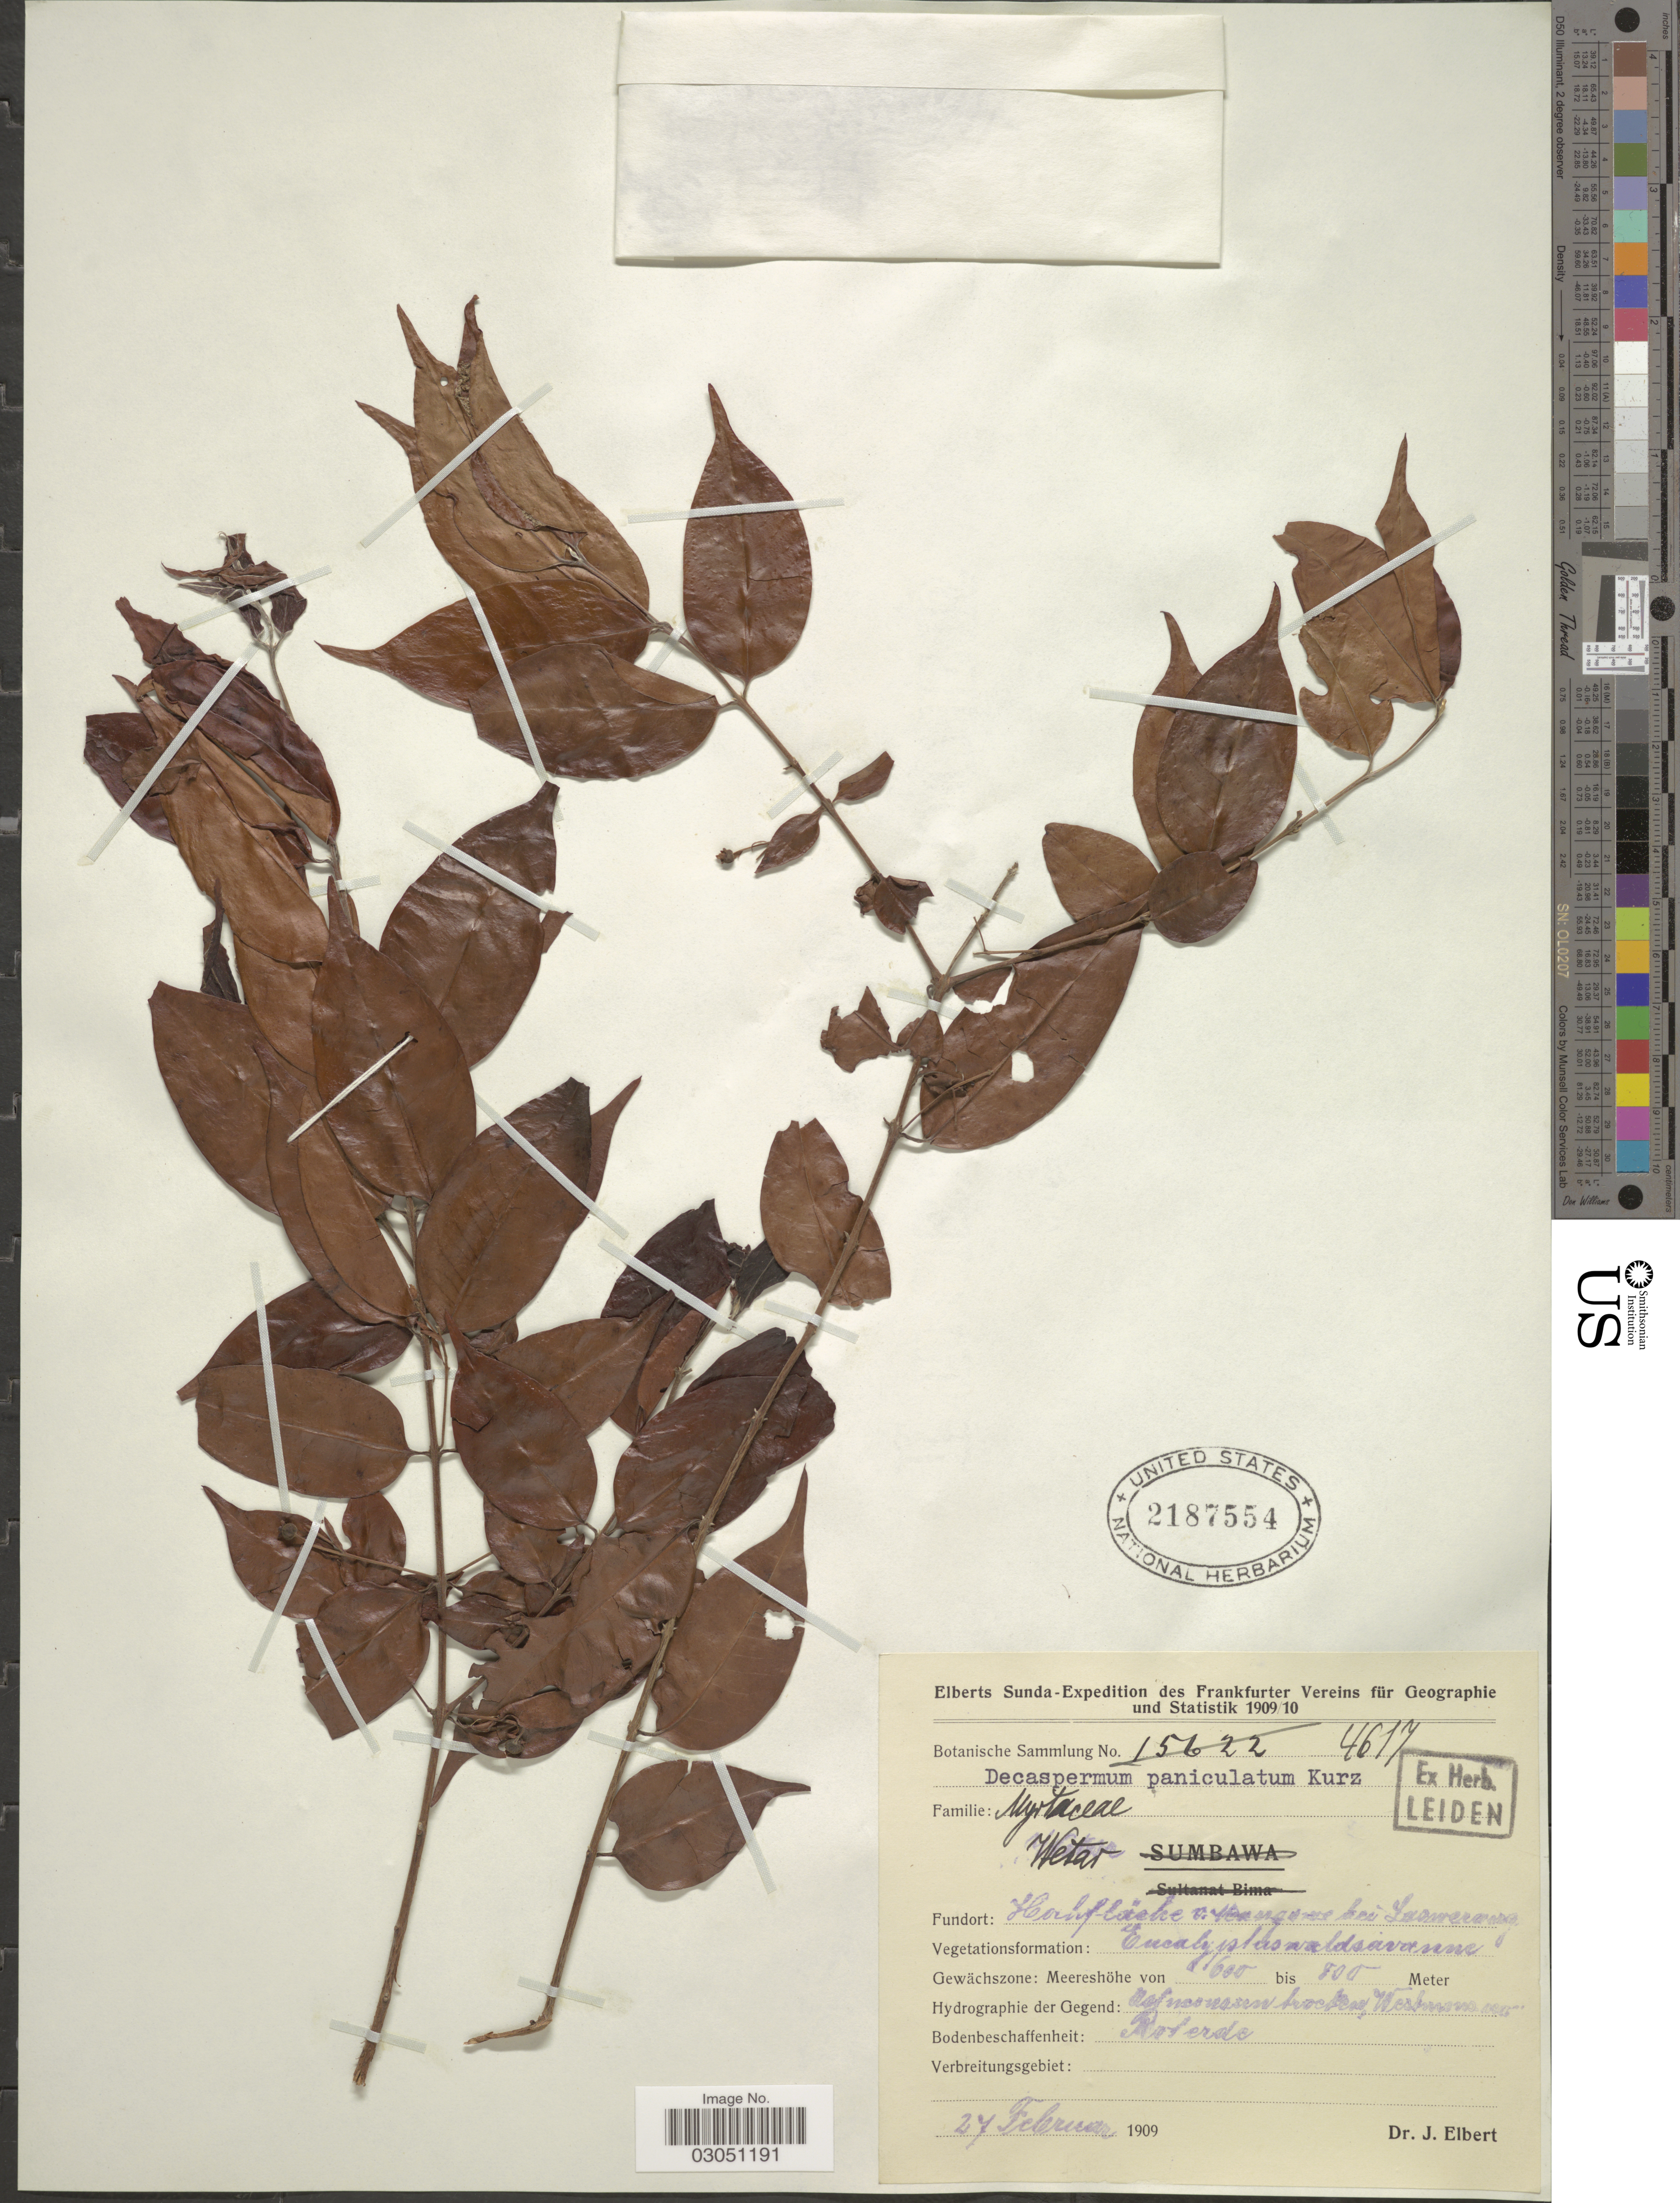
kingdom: Plantae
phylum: Tracheophyta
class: Magnoliopsida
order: Myrtales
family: Myrtaceae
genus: Decaspermum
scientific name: Decaspermum triflorum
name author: A.J. Scott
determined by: Scott, A. J.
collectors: J. Elbert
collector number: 4617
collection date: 1909-02-27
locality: Nafuconssen brocken, Westerns. [interpreted]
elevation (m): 600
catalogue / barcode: US 2187554